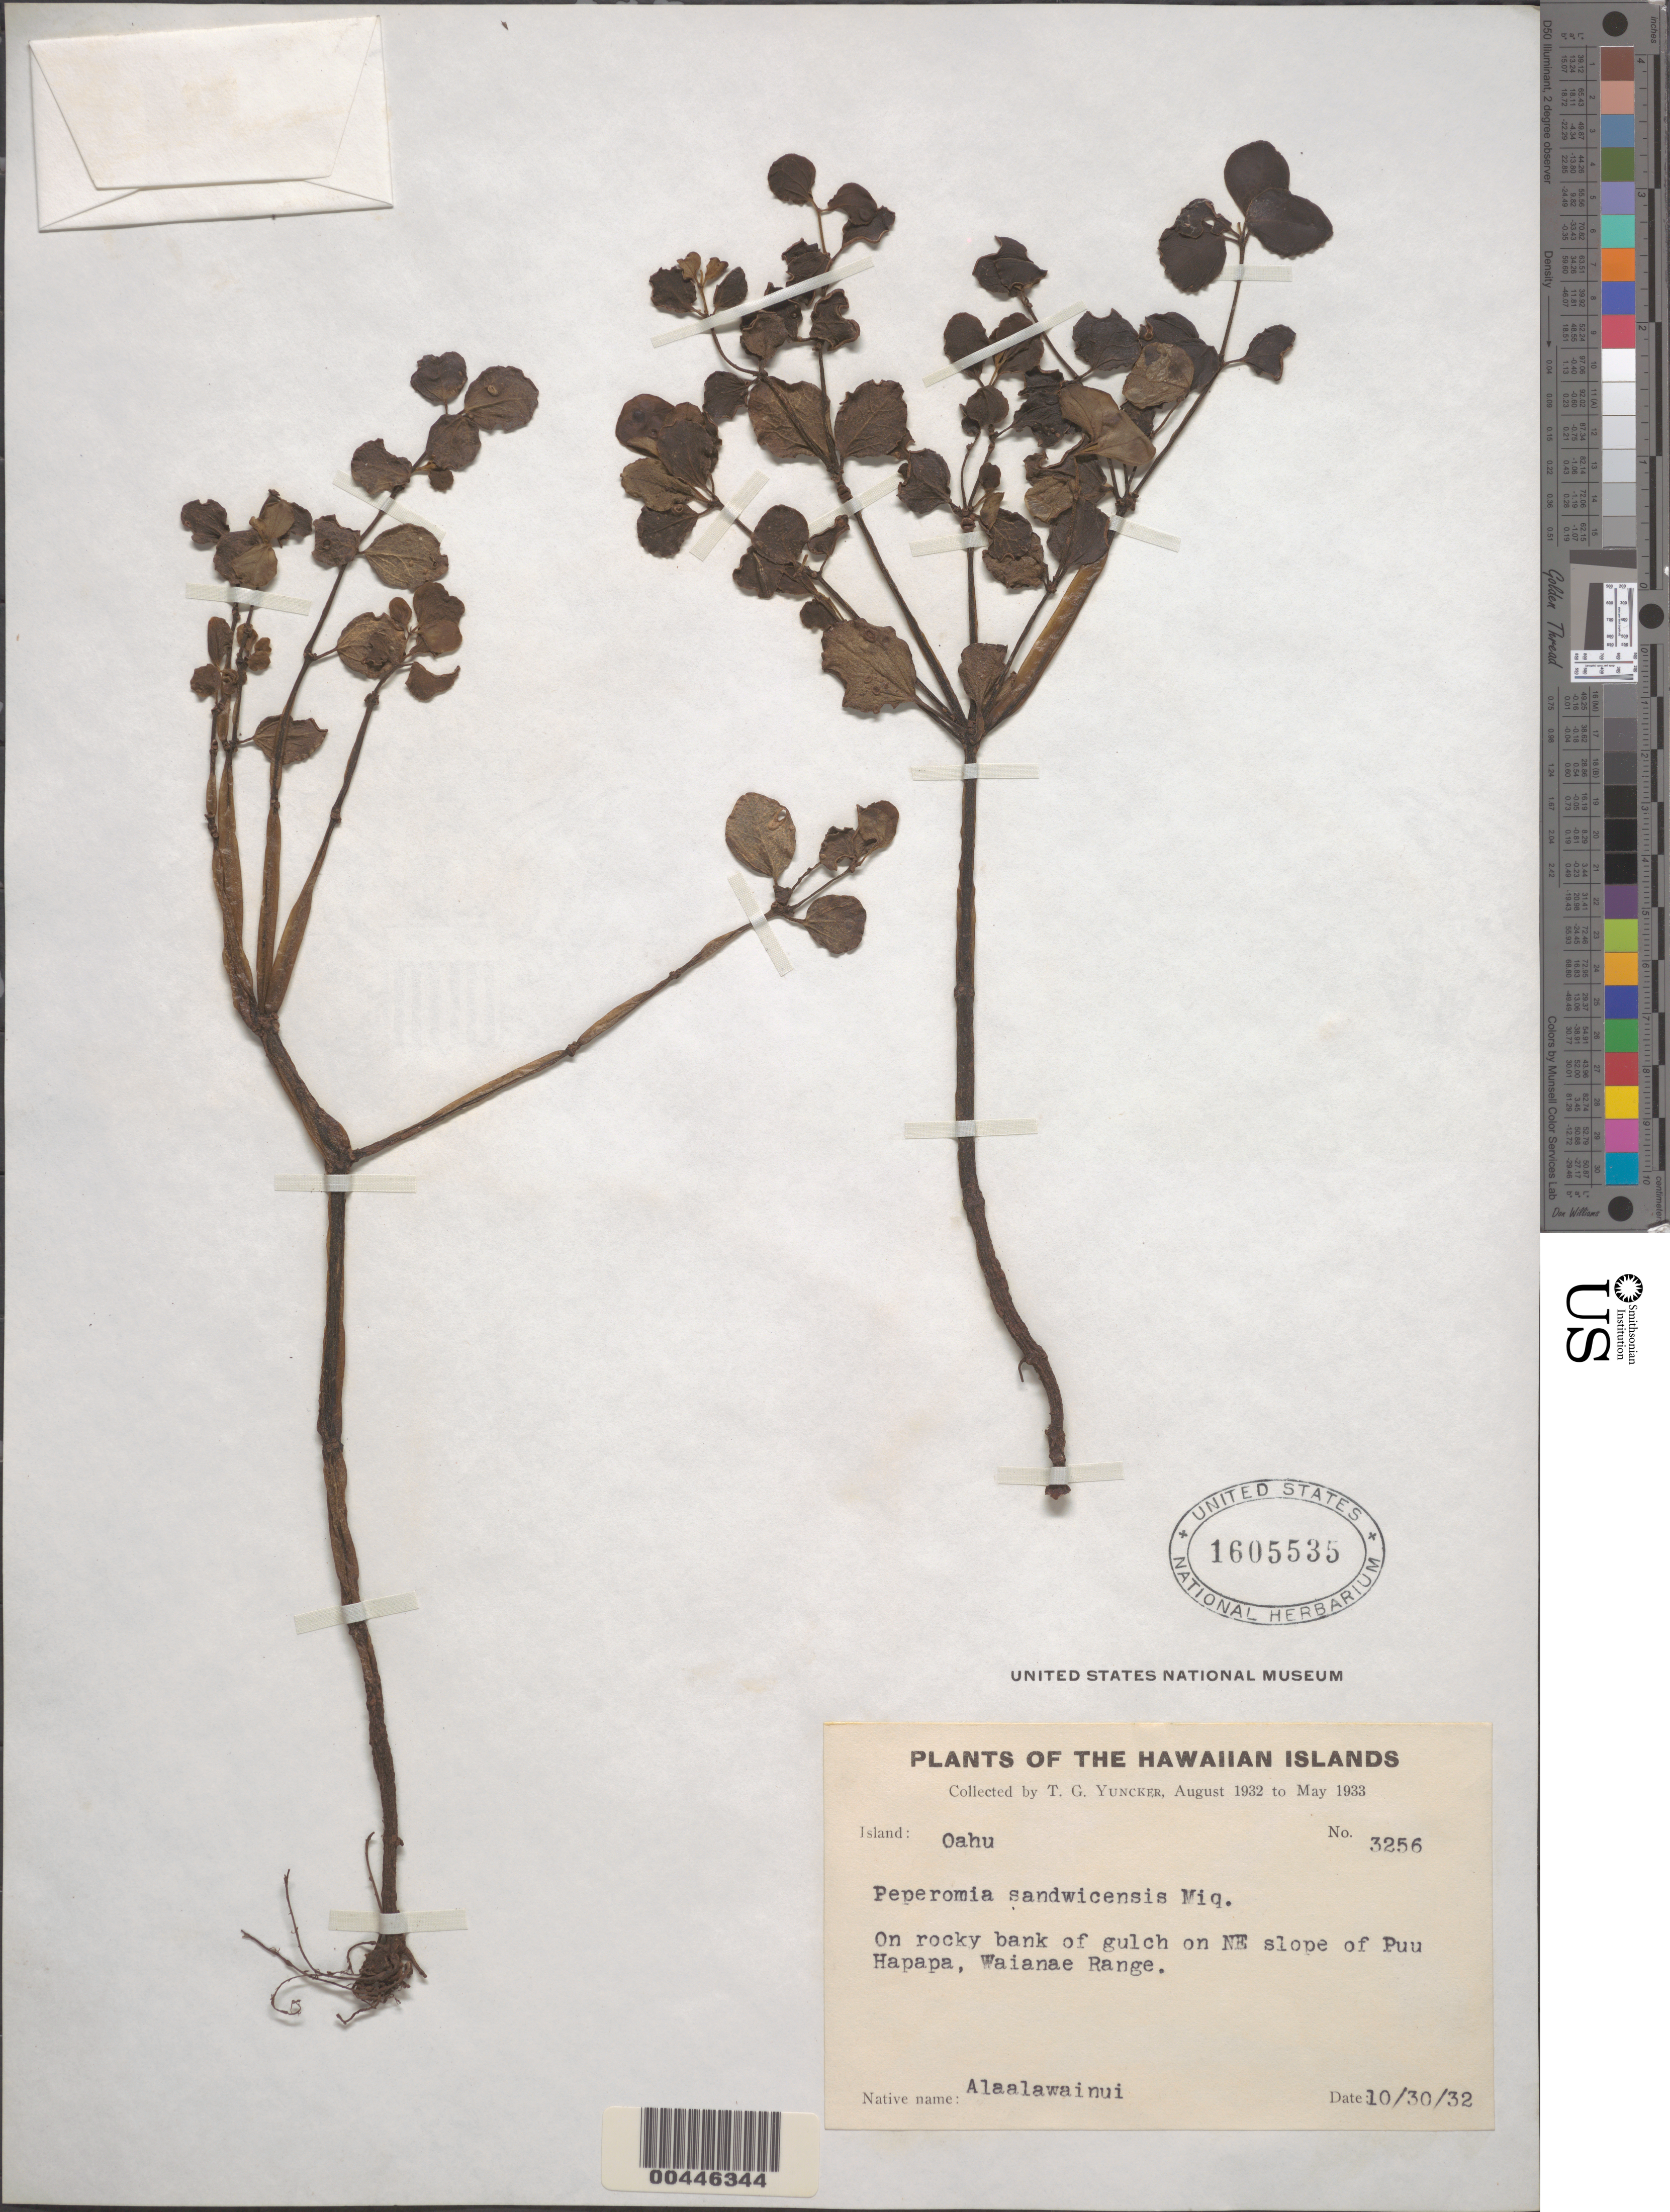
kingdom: Plantae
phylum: Tracheophyta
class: Magnoliopsida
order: Piperales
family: Piperaceae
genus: Peperomia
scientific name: Peperomia sandwicensis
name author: Miq.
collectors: T. G. Yuncker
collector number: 3256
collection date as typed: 30 Oct 1932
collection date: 1932-10-30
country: United States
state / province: Hawaii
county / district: Honolulu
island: Oahu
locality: Gulch on NE slope of Puu Hapapa, Waianae Range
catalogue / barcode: US 1605535